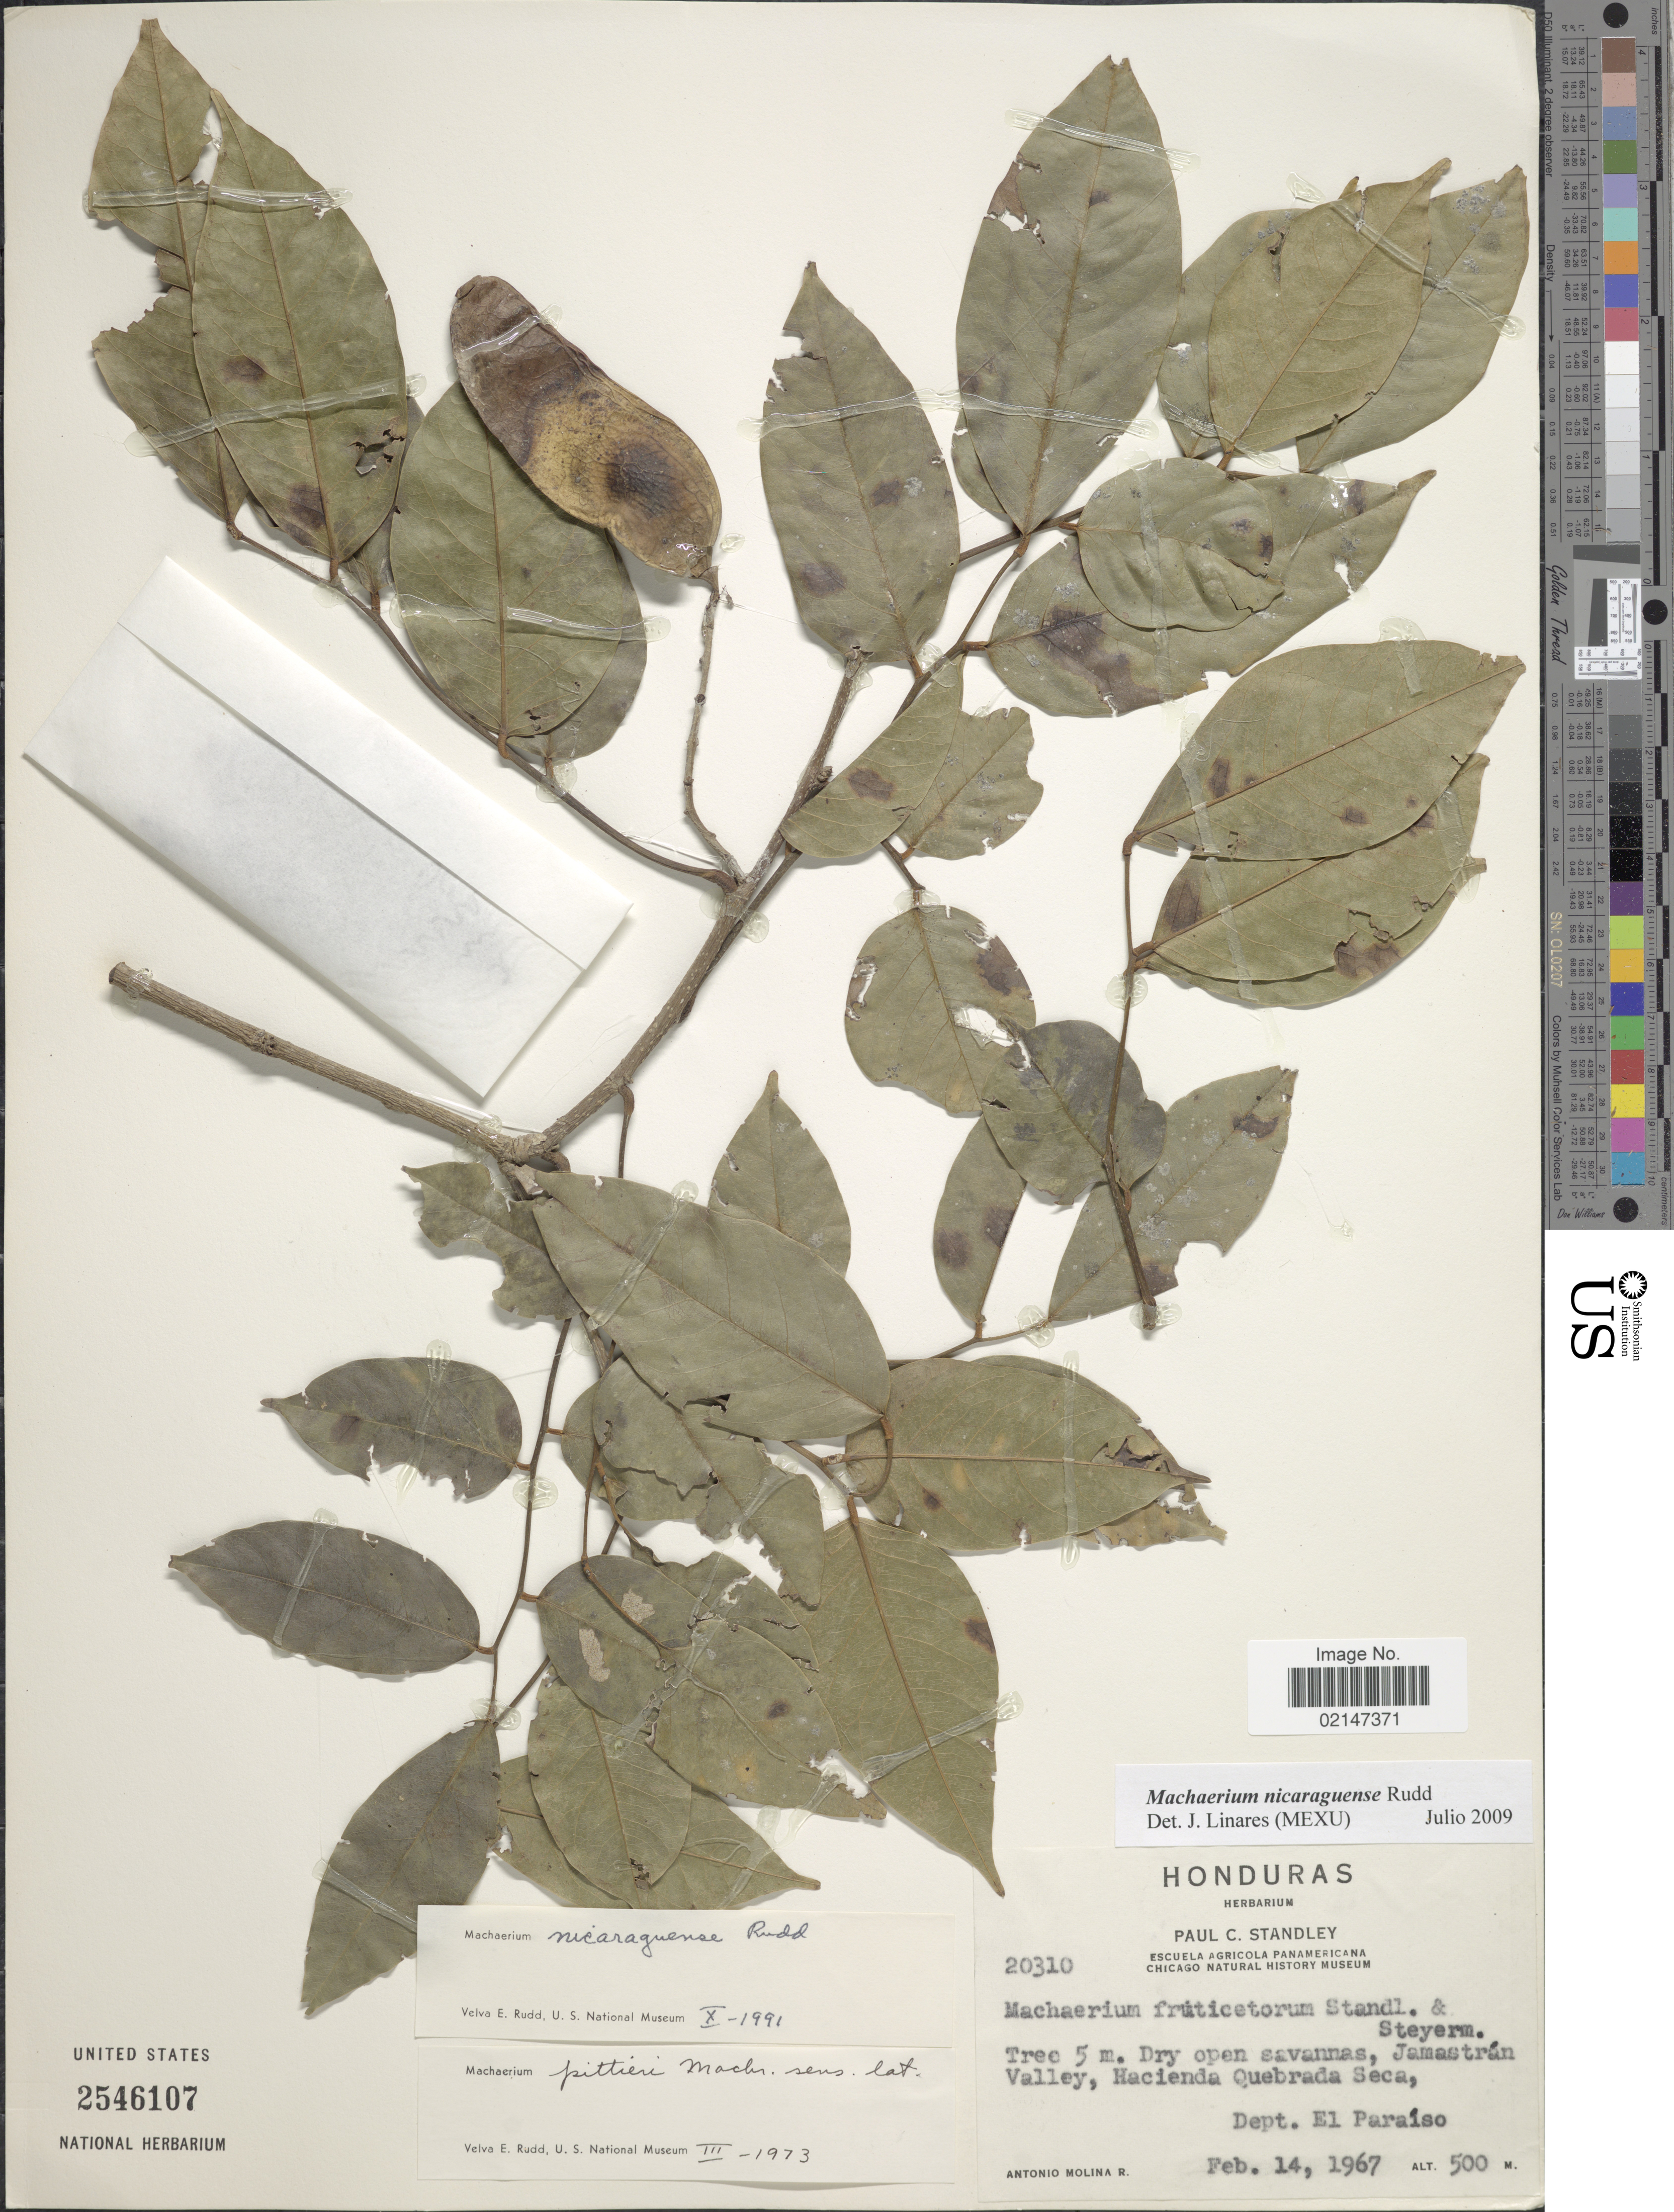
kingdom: Plantae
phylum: Tracheophyta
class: Magnoliopsida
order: Fabales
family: Fabaceae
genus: Desmodium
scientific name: Desmodium nicaraguense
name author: Oerst.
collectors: A. Molina R.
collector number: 20310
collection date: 1967-02-14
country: Honduras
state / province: El Paraíso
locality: Dry open savannas, Jamastran Valley, Hacienda Quebrada Seca. Dept. El Paraiso.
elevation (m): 500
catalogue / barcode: US 2546107